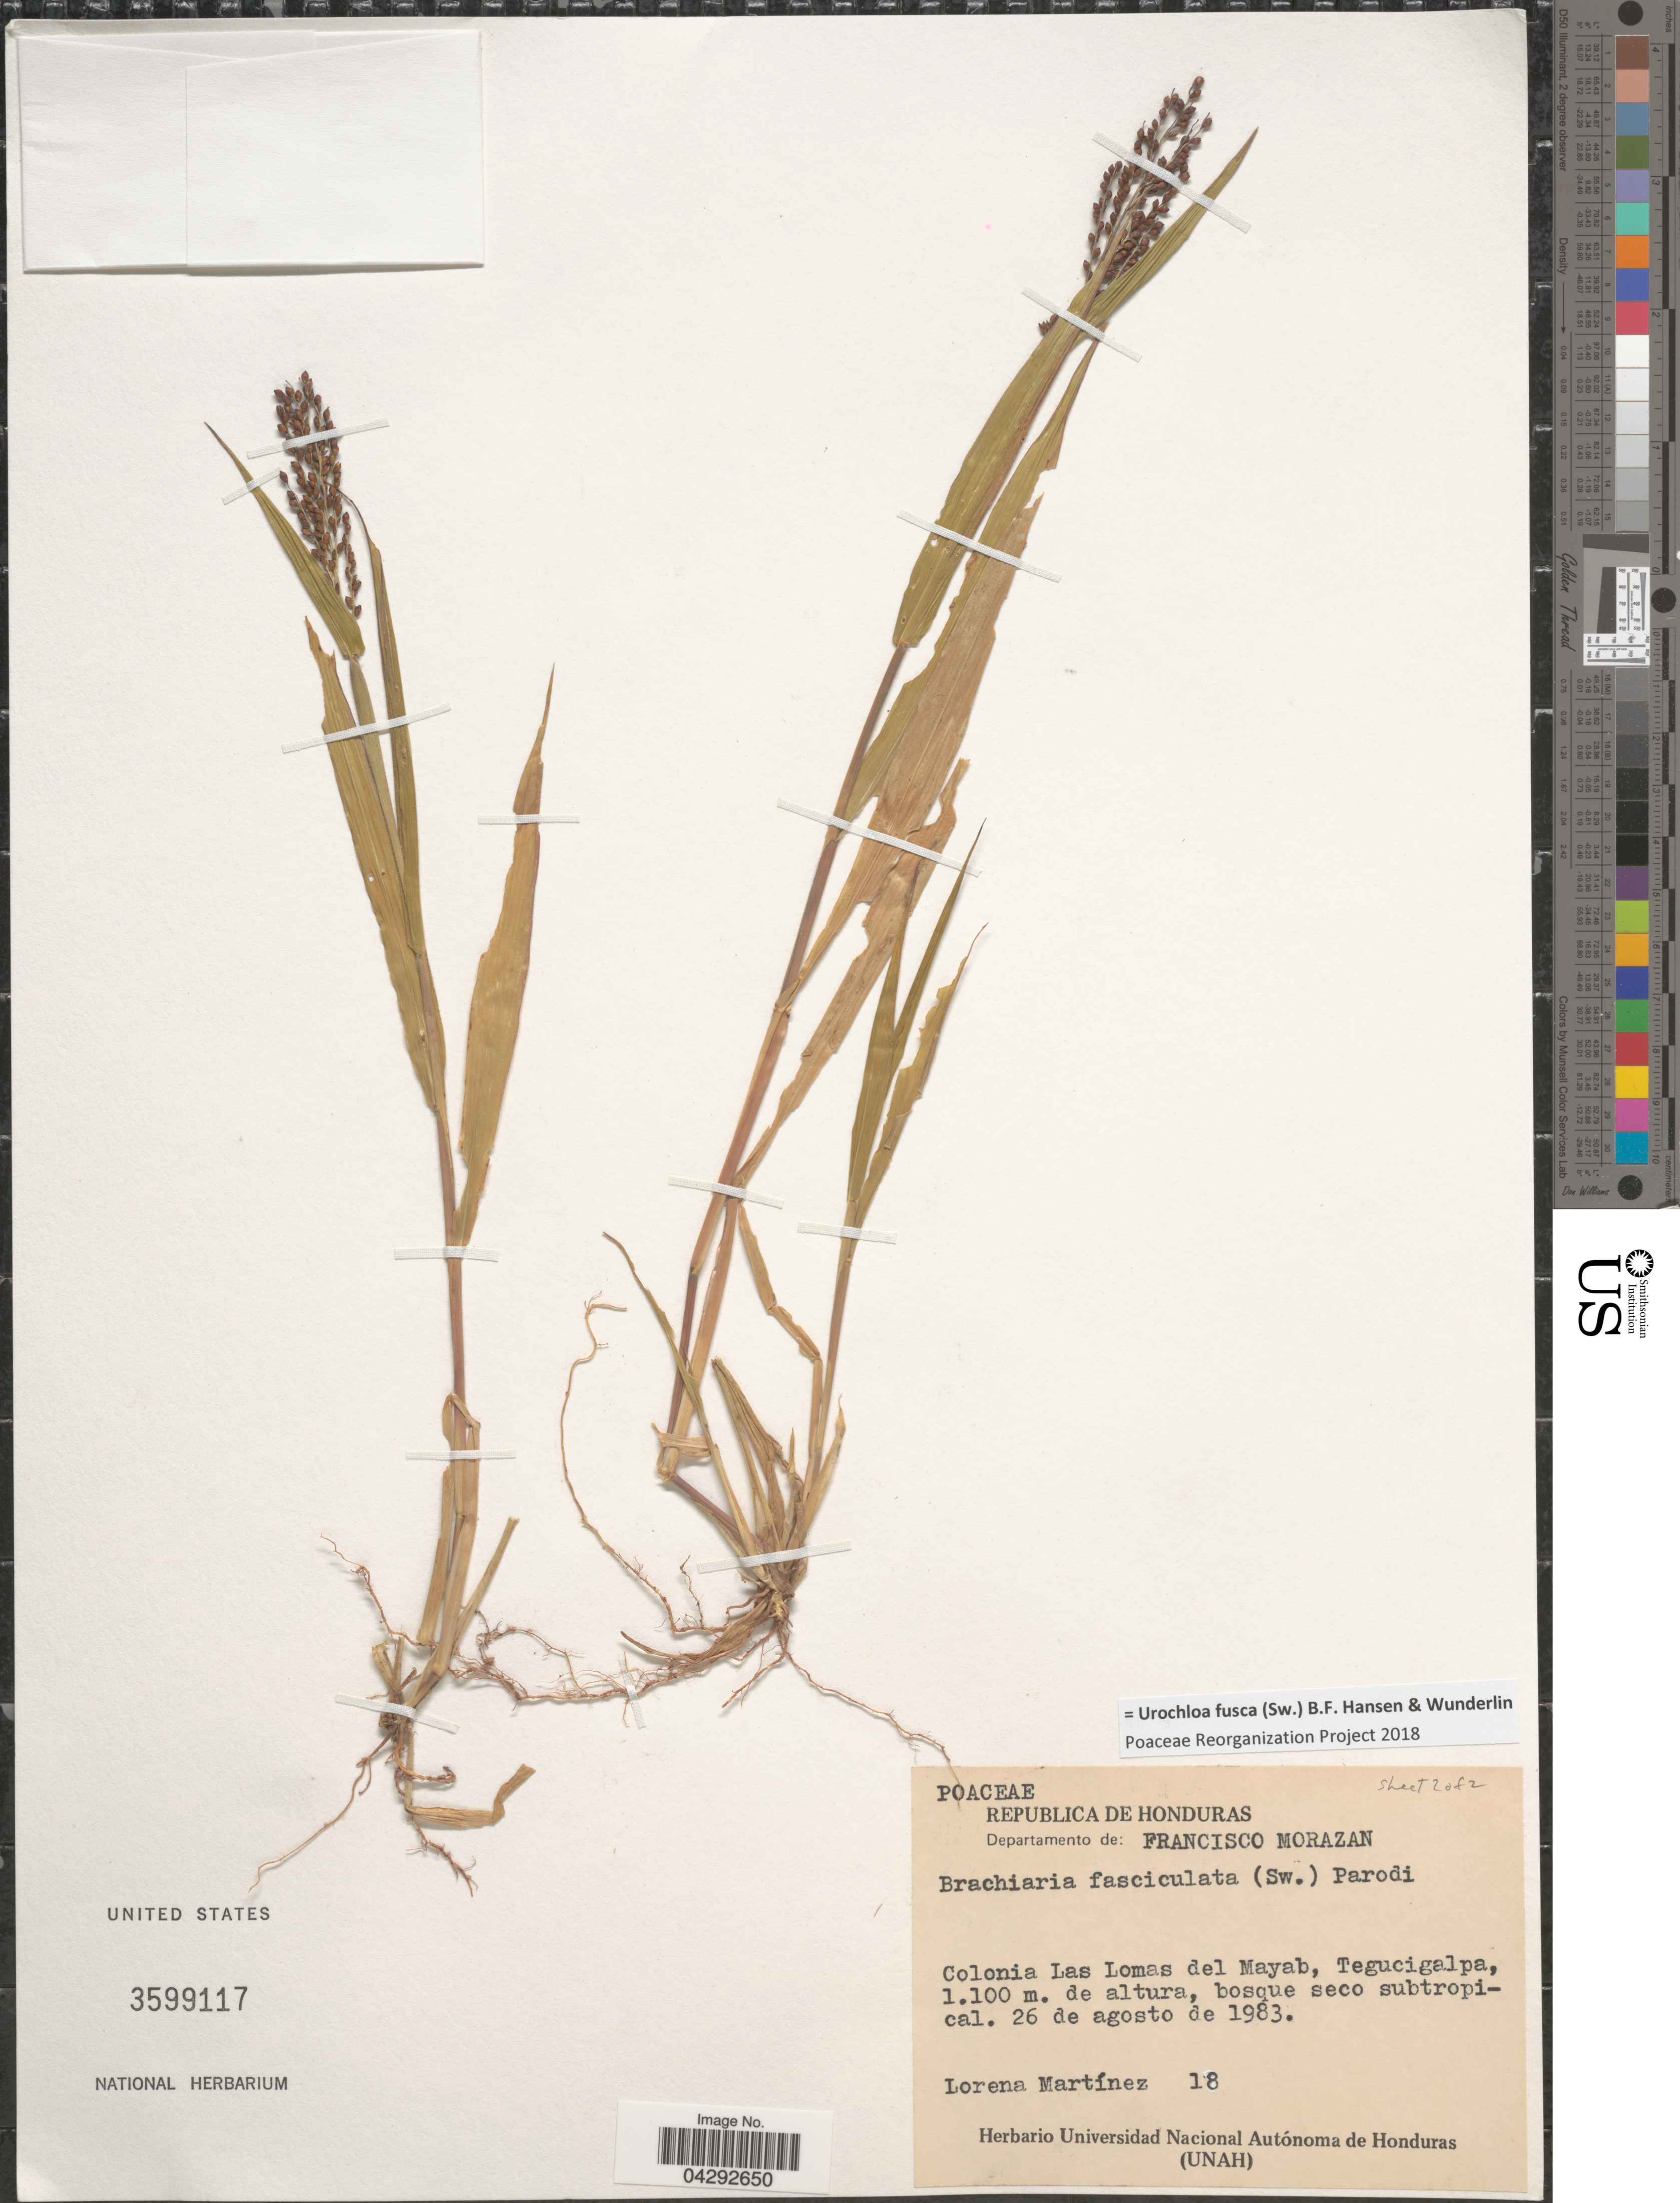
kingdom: Plantae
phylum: Tracheophyta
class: Liliopsida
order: Poales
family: Poaceae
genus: Urochloa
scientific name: Urochloa fusca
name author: (Sw.) B.F. Hansen & Wunderlin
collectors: L. Martínez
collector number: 18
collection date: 1983-08-26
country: Honduras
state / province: Fco. Morazán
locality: Republica de Honduras. Departamento de: Francisco Morazan. Colonia Las Lomas del Mayab, Tegucigalpa.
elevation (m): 1100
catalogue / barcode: US 3599117